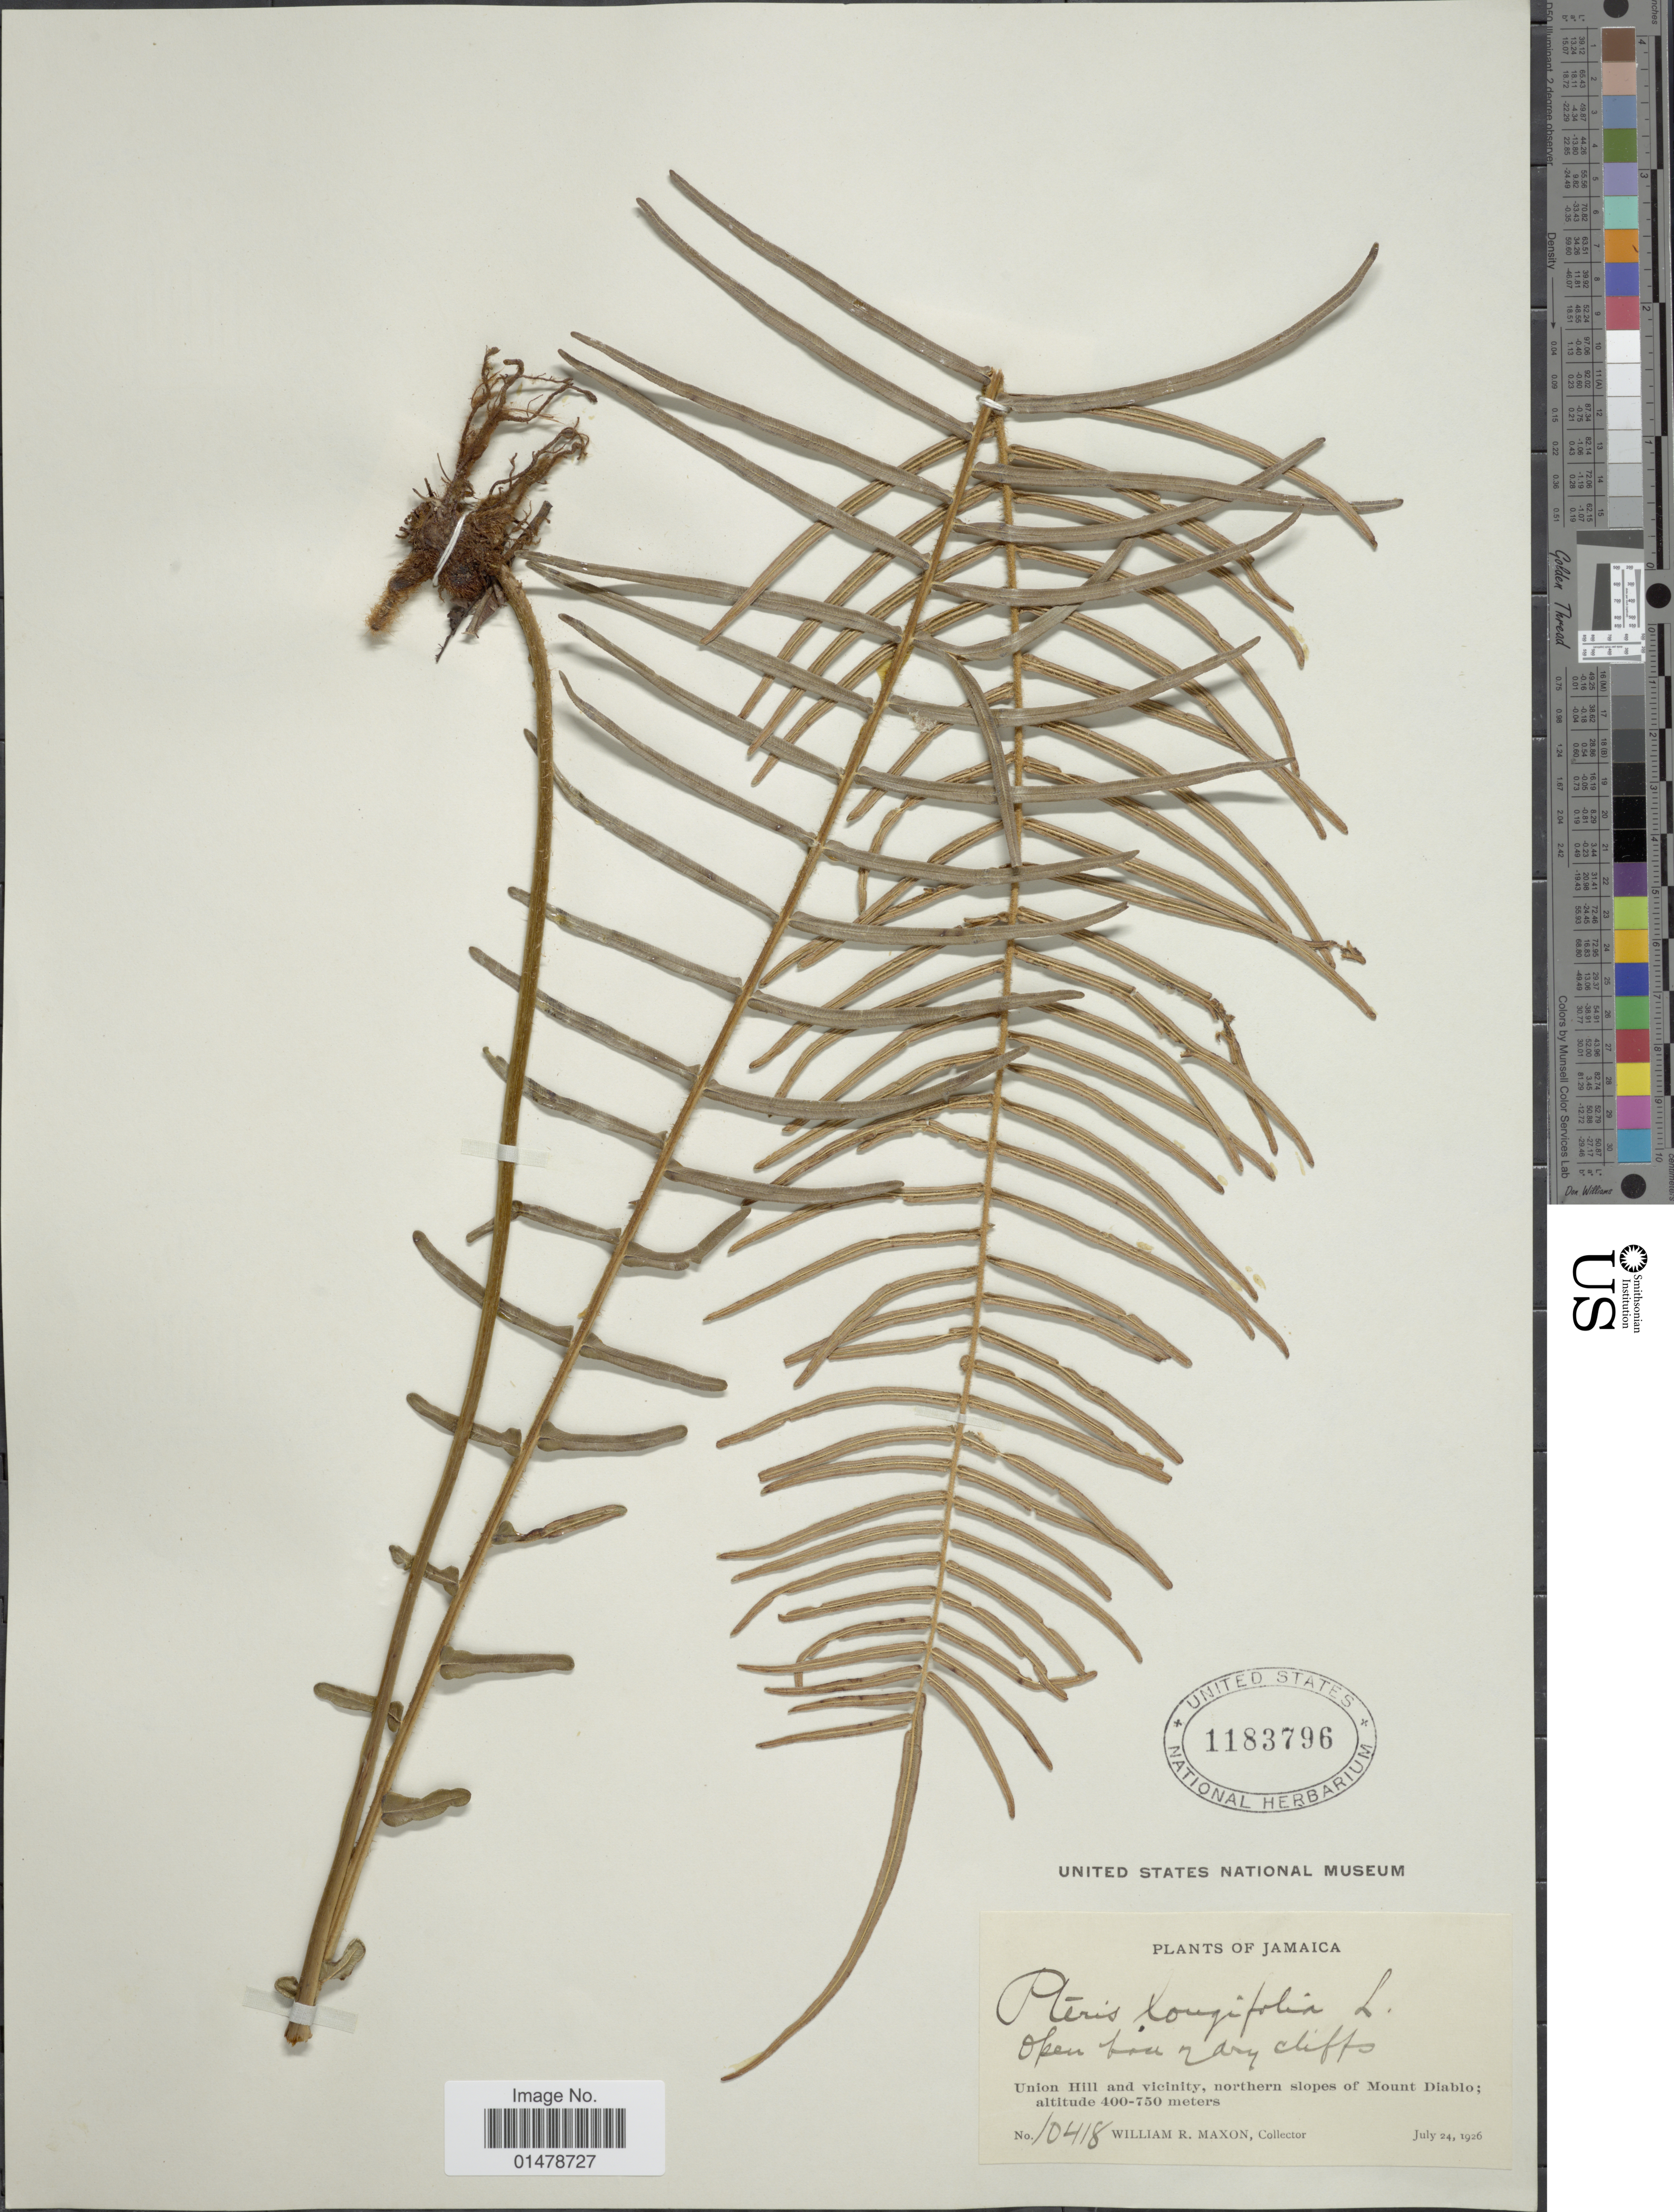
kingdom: Plantae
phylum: Tracheophyta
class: Polypodiopsida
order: Polypodiales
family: Pteridaceae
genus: Pteris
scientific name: Pteris longifolia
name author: L.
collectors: W. R. Maxon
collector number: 10418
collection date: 1926-07-24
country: Jamaica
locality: Union Hill and vicinity, northern slopes of Mount Diablo.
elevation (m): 400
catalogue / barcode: US 1183796